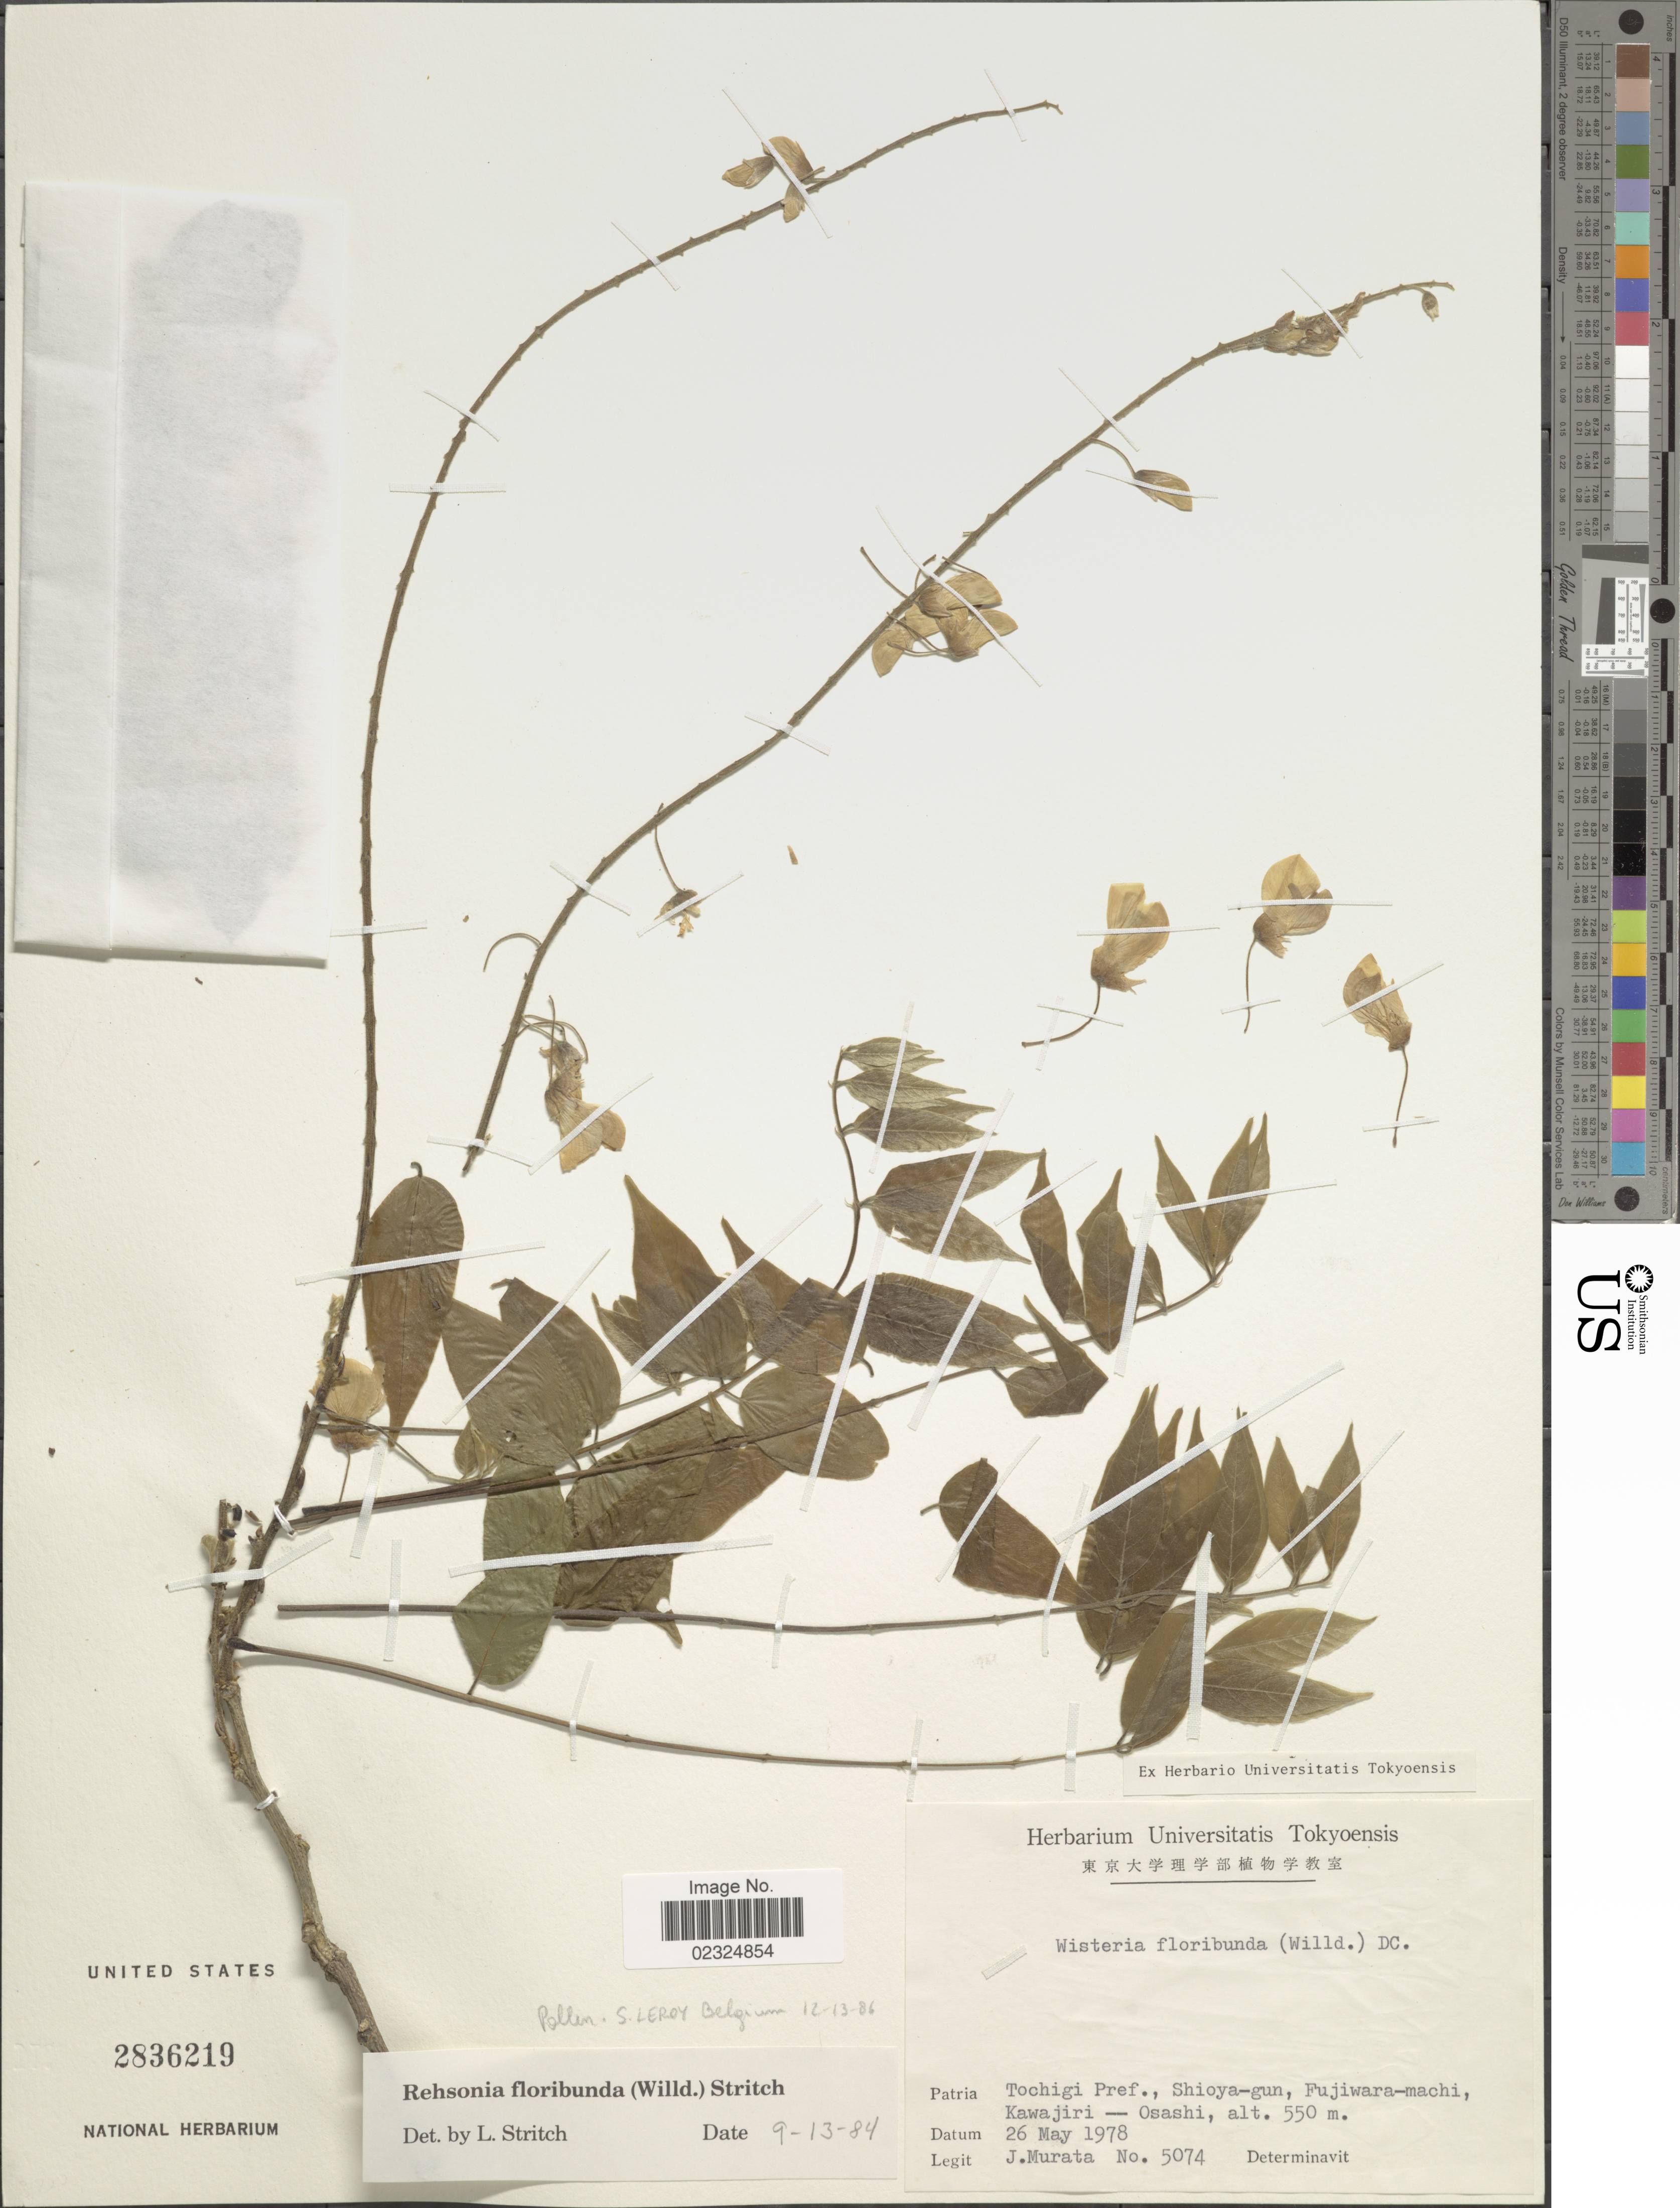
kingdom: Plantae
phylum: Tracheophyta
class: Magnoliopsida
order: Fabales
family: Fabaceae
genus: Wisteria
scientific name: Wisteria floribunda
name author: (Willd.) DC.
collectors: J. Murata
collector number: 5074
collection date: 1978-05-26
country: Japan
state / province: Totigi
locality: Shioya-gun, Fujiwara-machi, Kawajiri-Osashi.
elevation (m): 550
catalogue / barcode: US 2836219